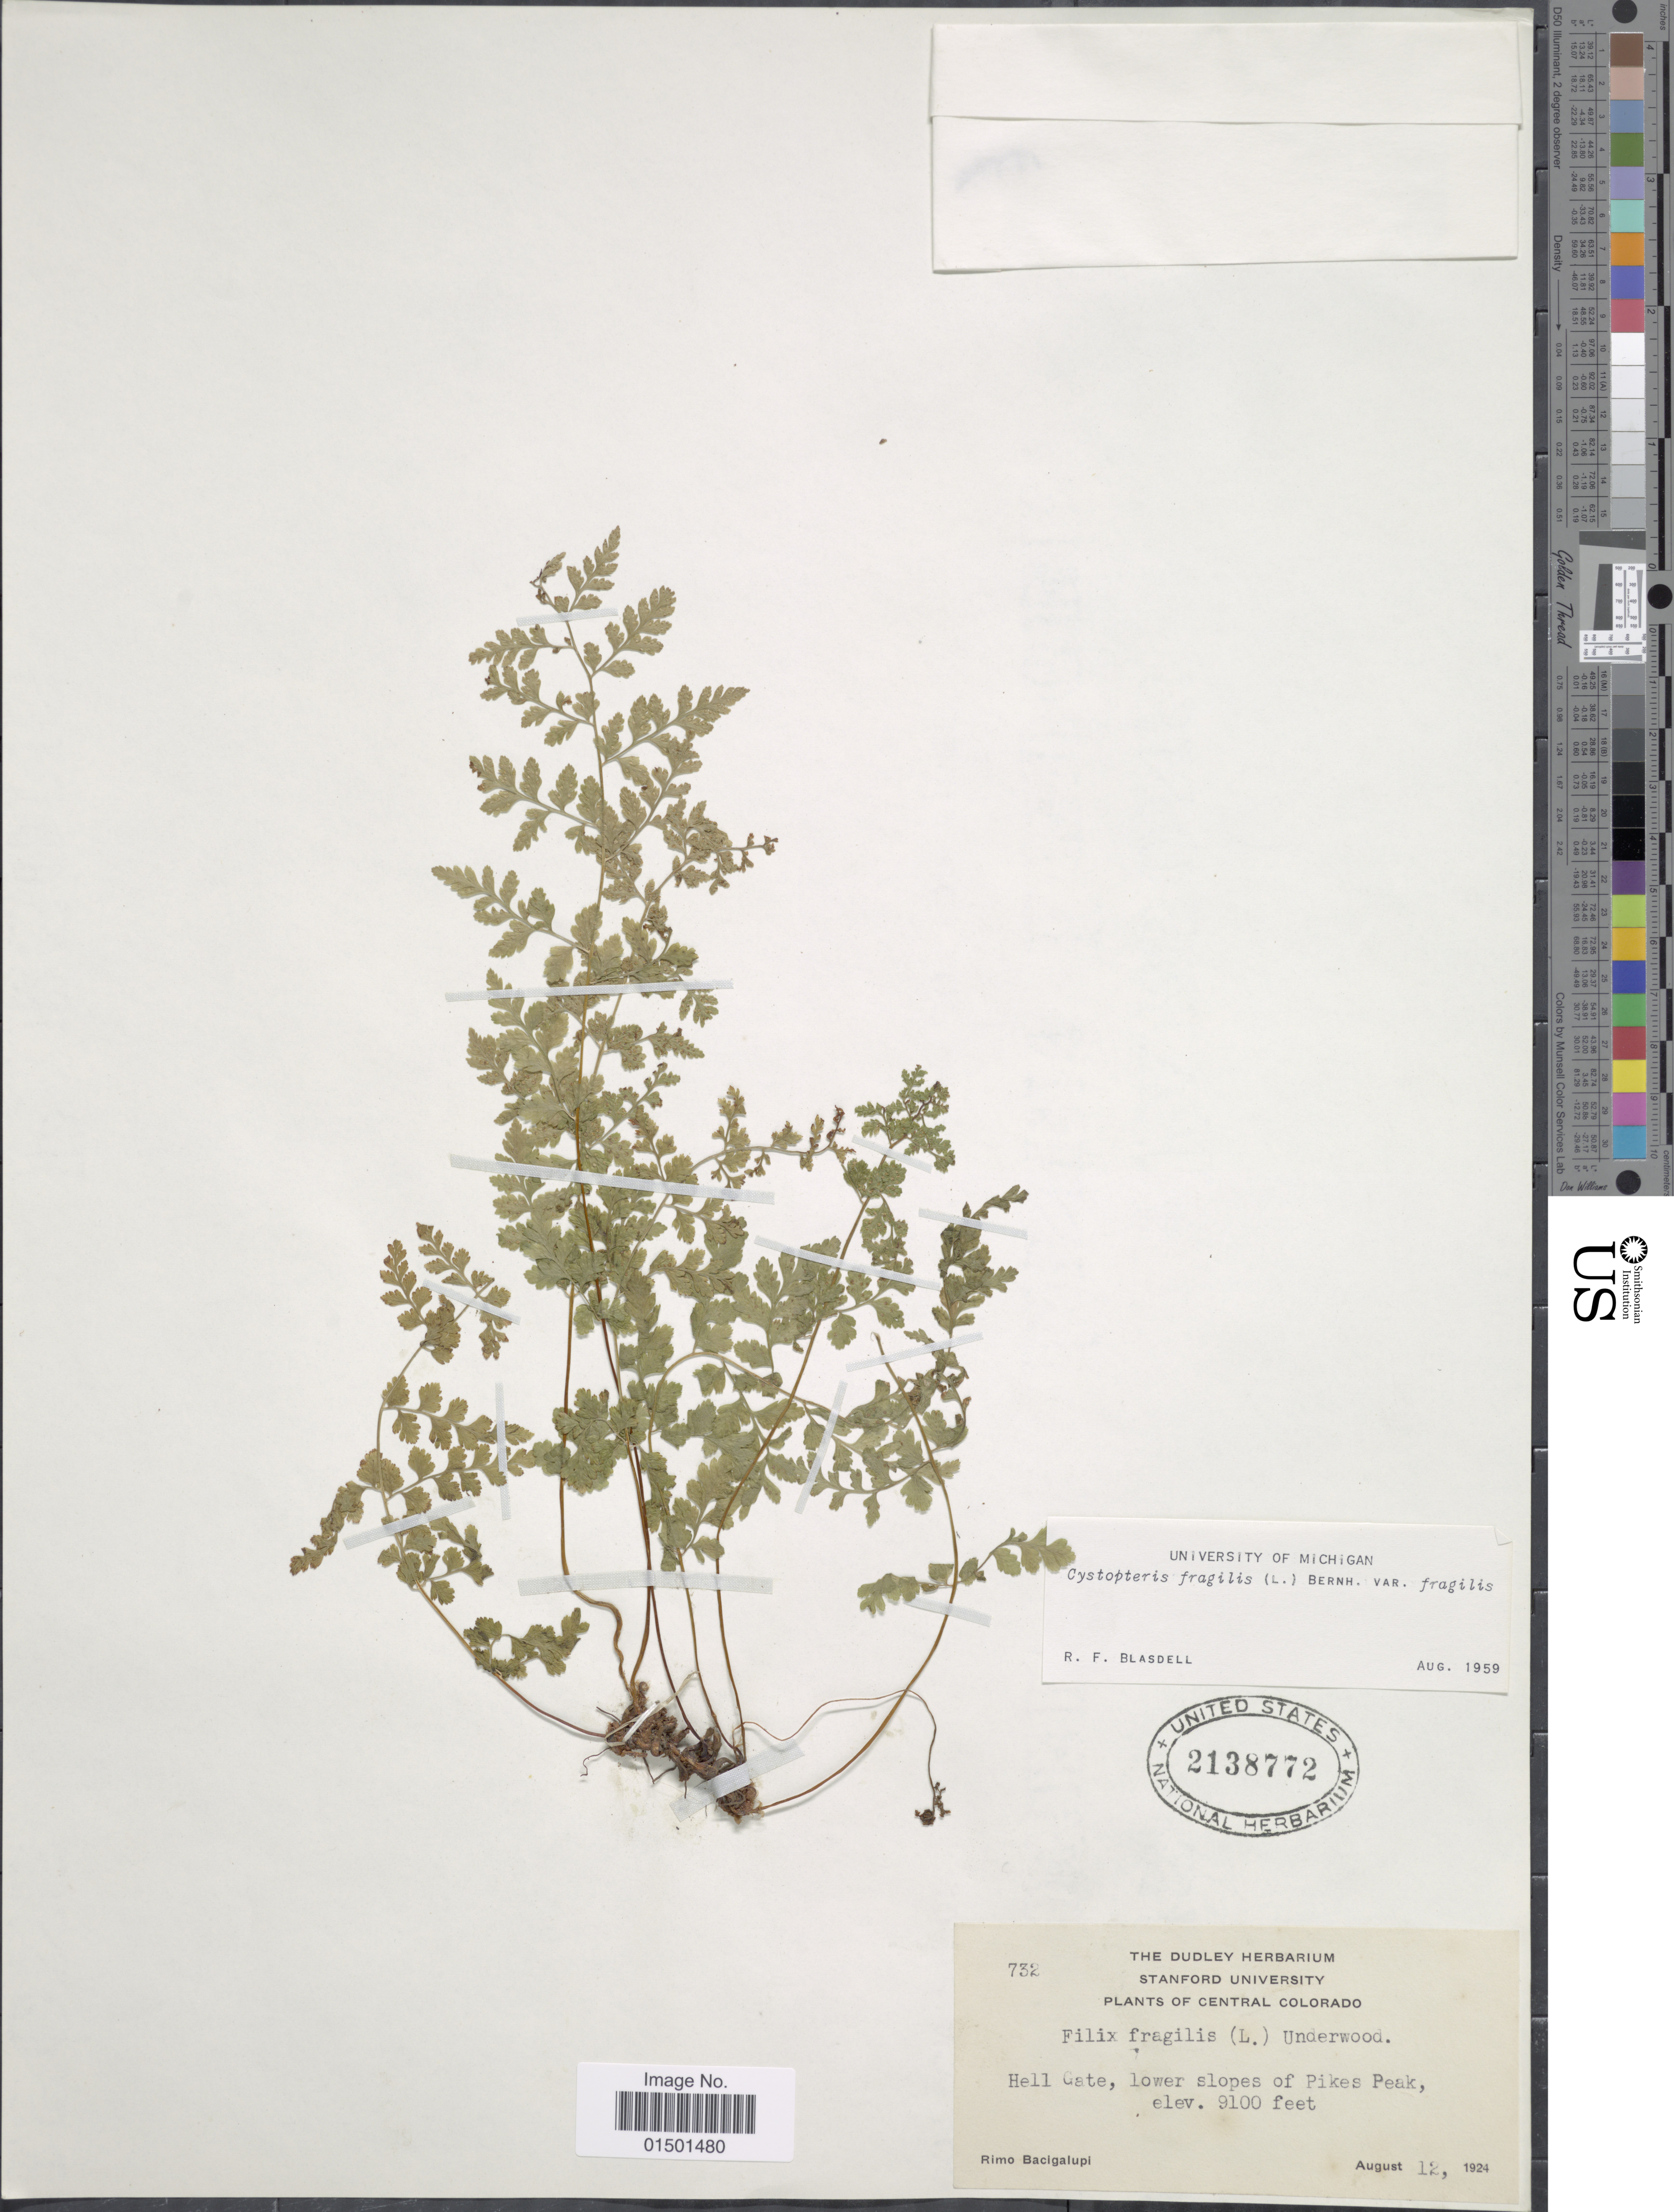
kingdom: Plantae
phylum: Tracheophyta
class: Polypodiopsida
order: Polypodiales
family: Cystopteridaceae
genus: Cystopteris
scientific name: Cystopteris fragilis var. fragilis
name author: (L.) Bernh.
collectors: R. Bacigalupi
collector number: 732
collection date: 1924-08-12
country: United States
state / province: Colorado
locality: Central Colorado. Hell Gate, lower slopes of Pikes Peak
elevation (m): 2774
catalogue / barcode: US 2138772